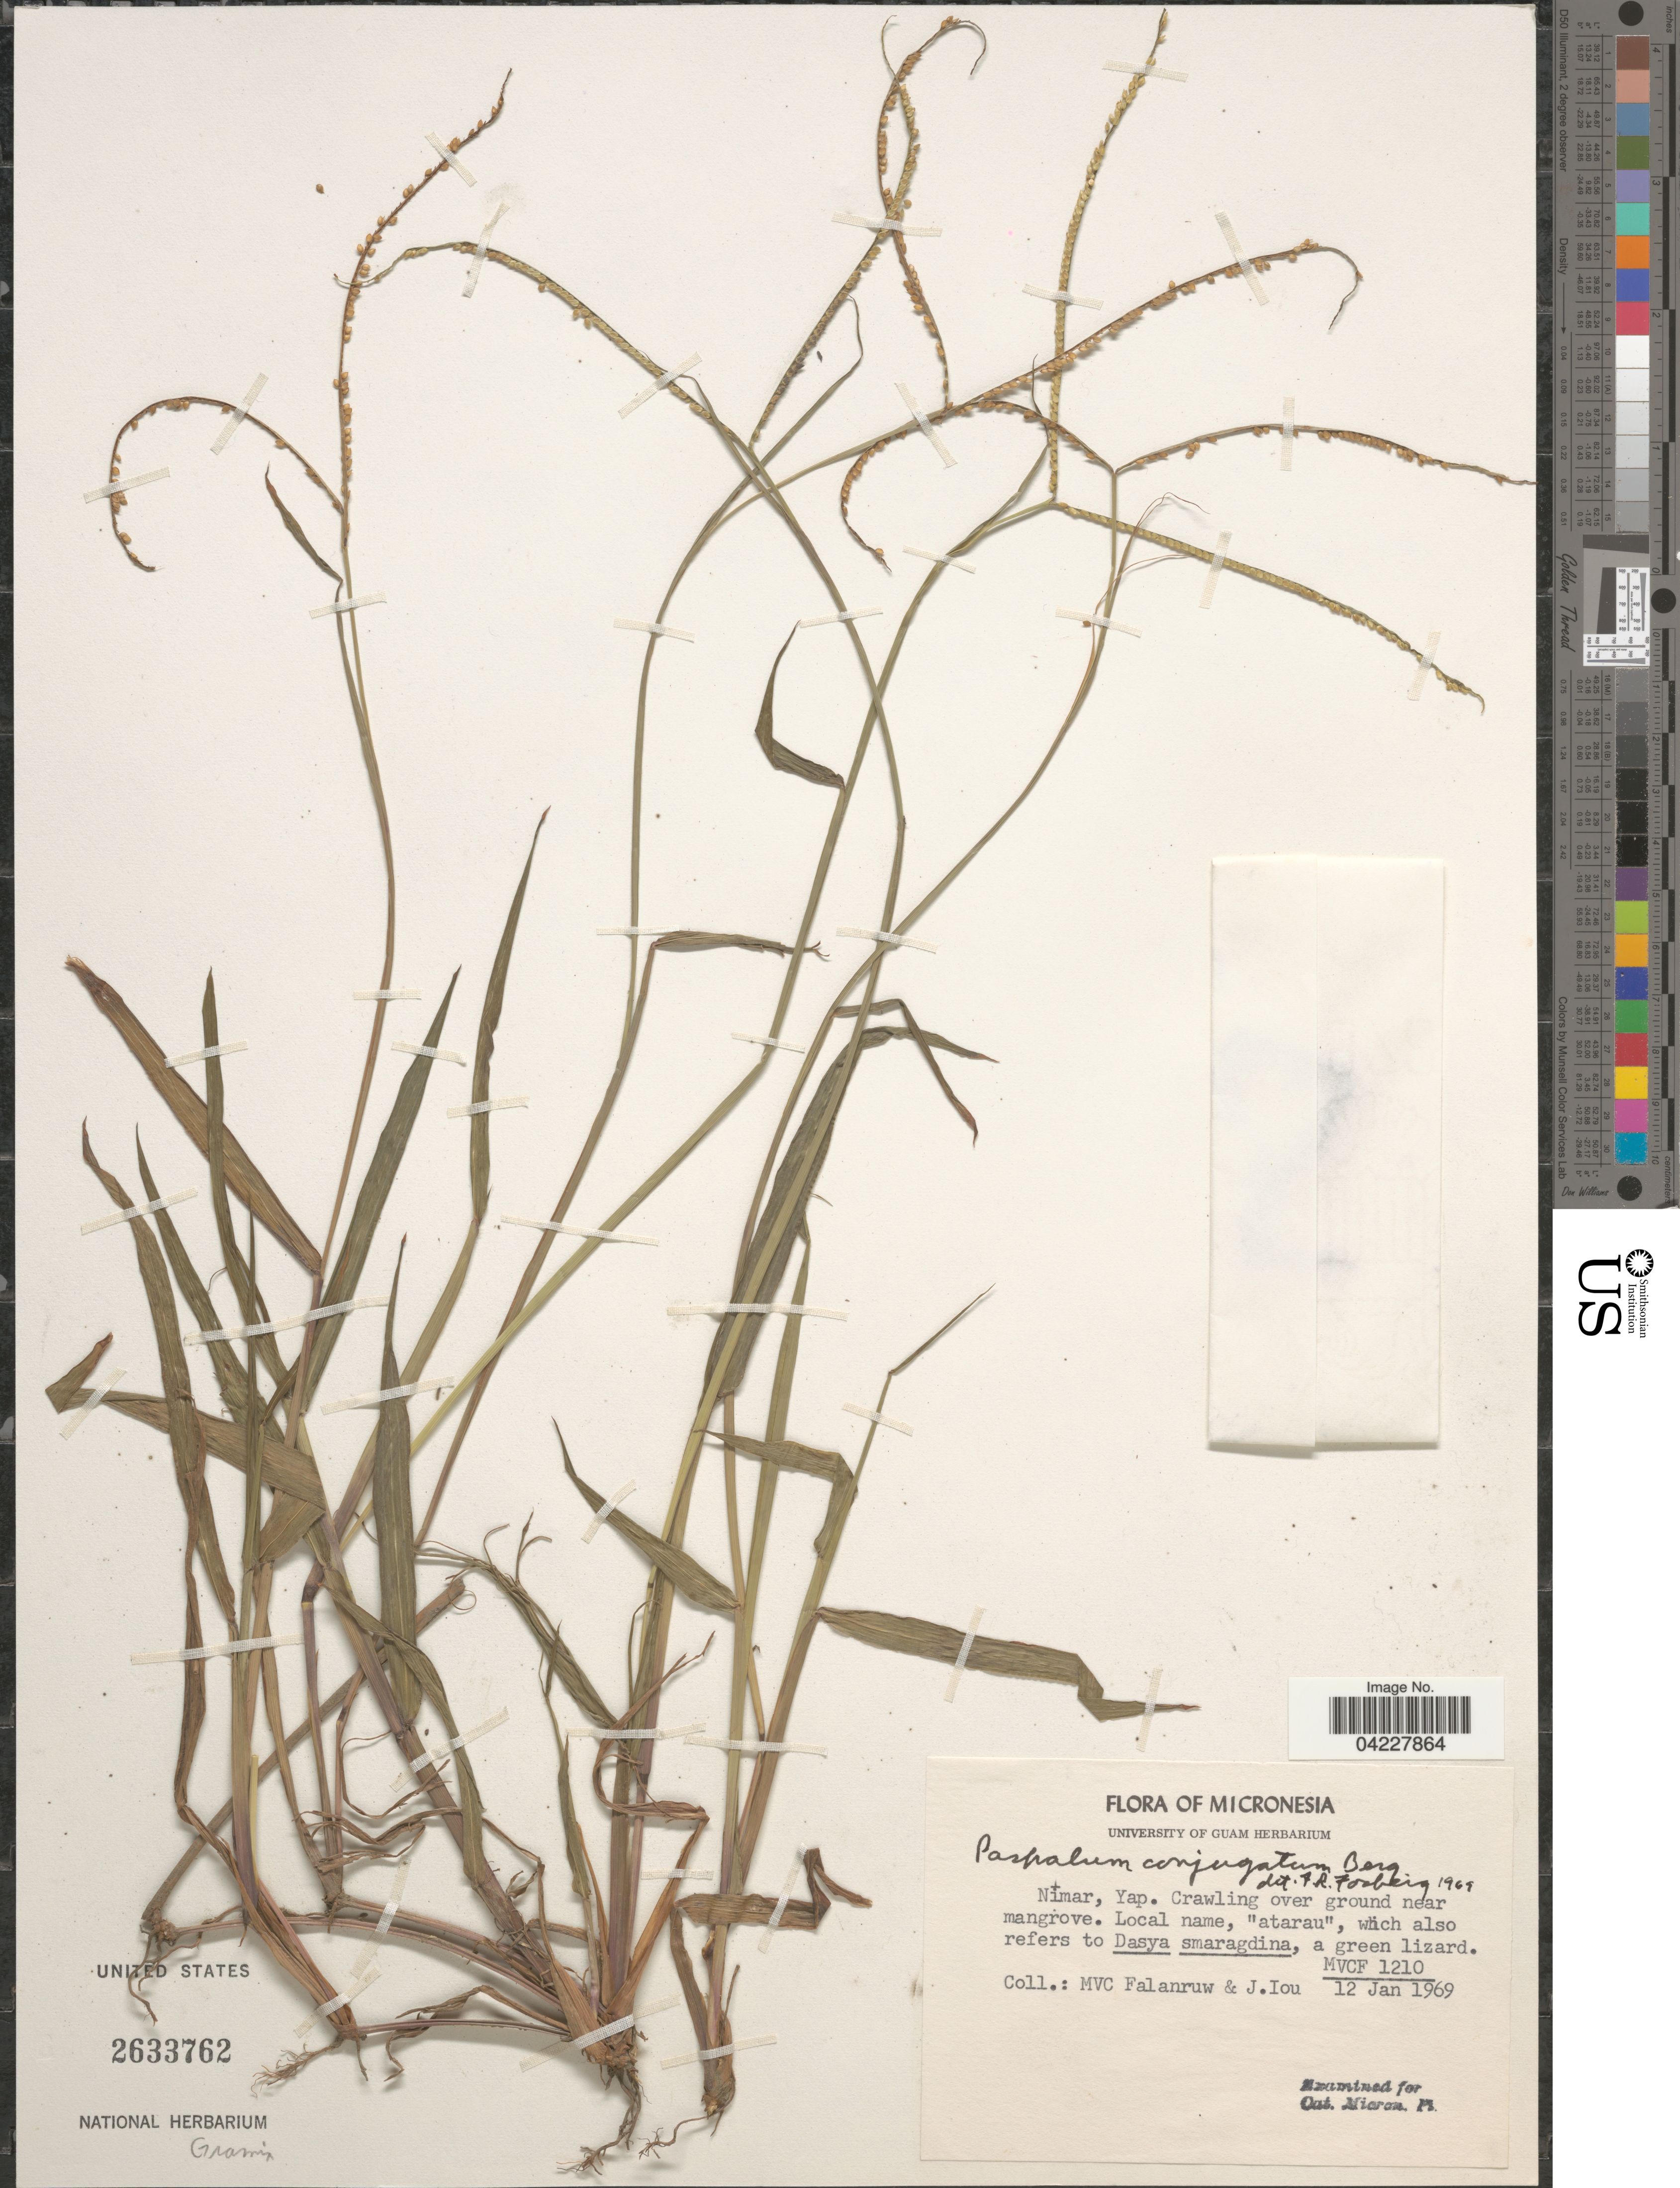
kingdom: Plantae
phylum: Tracheophyta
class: Liliopsida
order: Poales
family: Poaceae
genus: Paspalum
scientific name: Paspalum conjugatum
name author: P.J. Bergius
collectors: M. V. Falanruw & J. Iou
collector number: MVCF1210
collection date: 1969-01-12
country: Micronesia, Federated States of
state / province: Yap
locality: Micronesia. Nimar, Yap.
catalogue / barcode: US 2633762